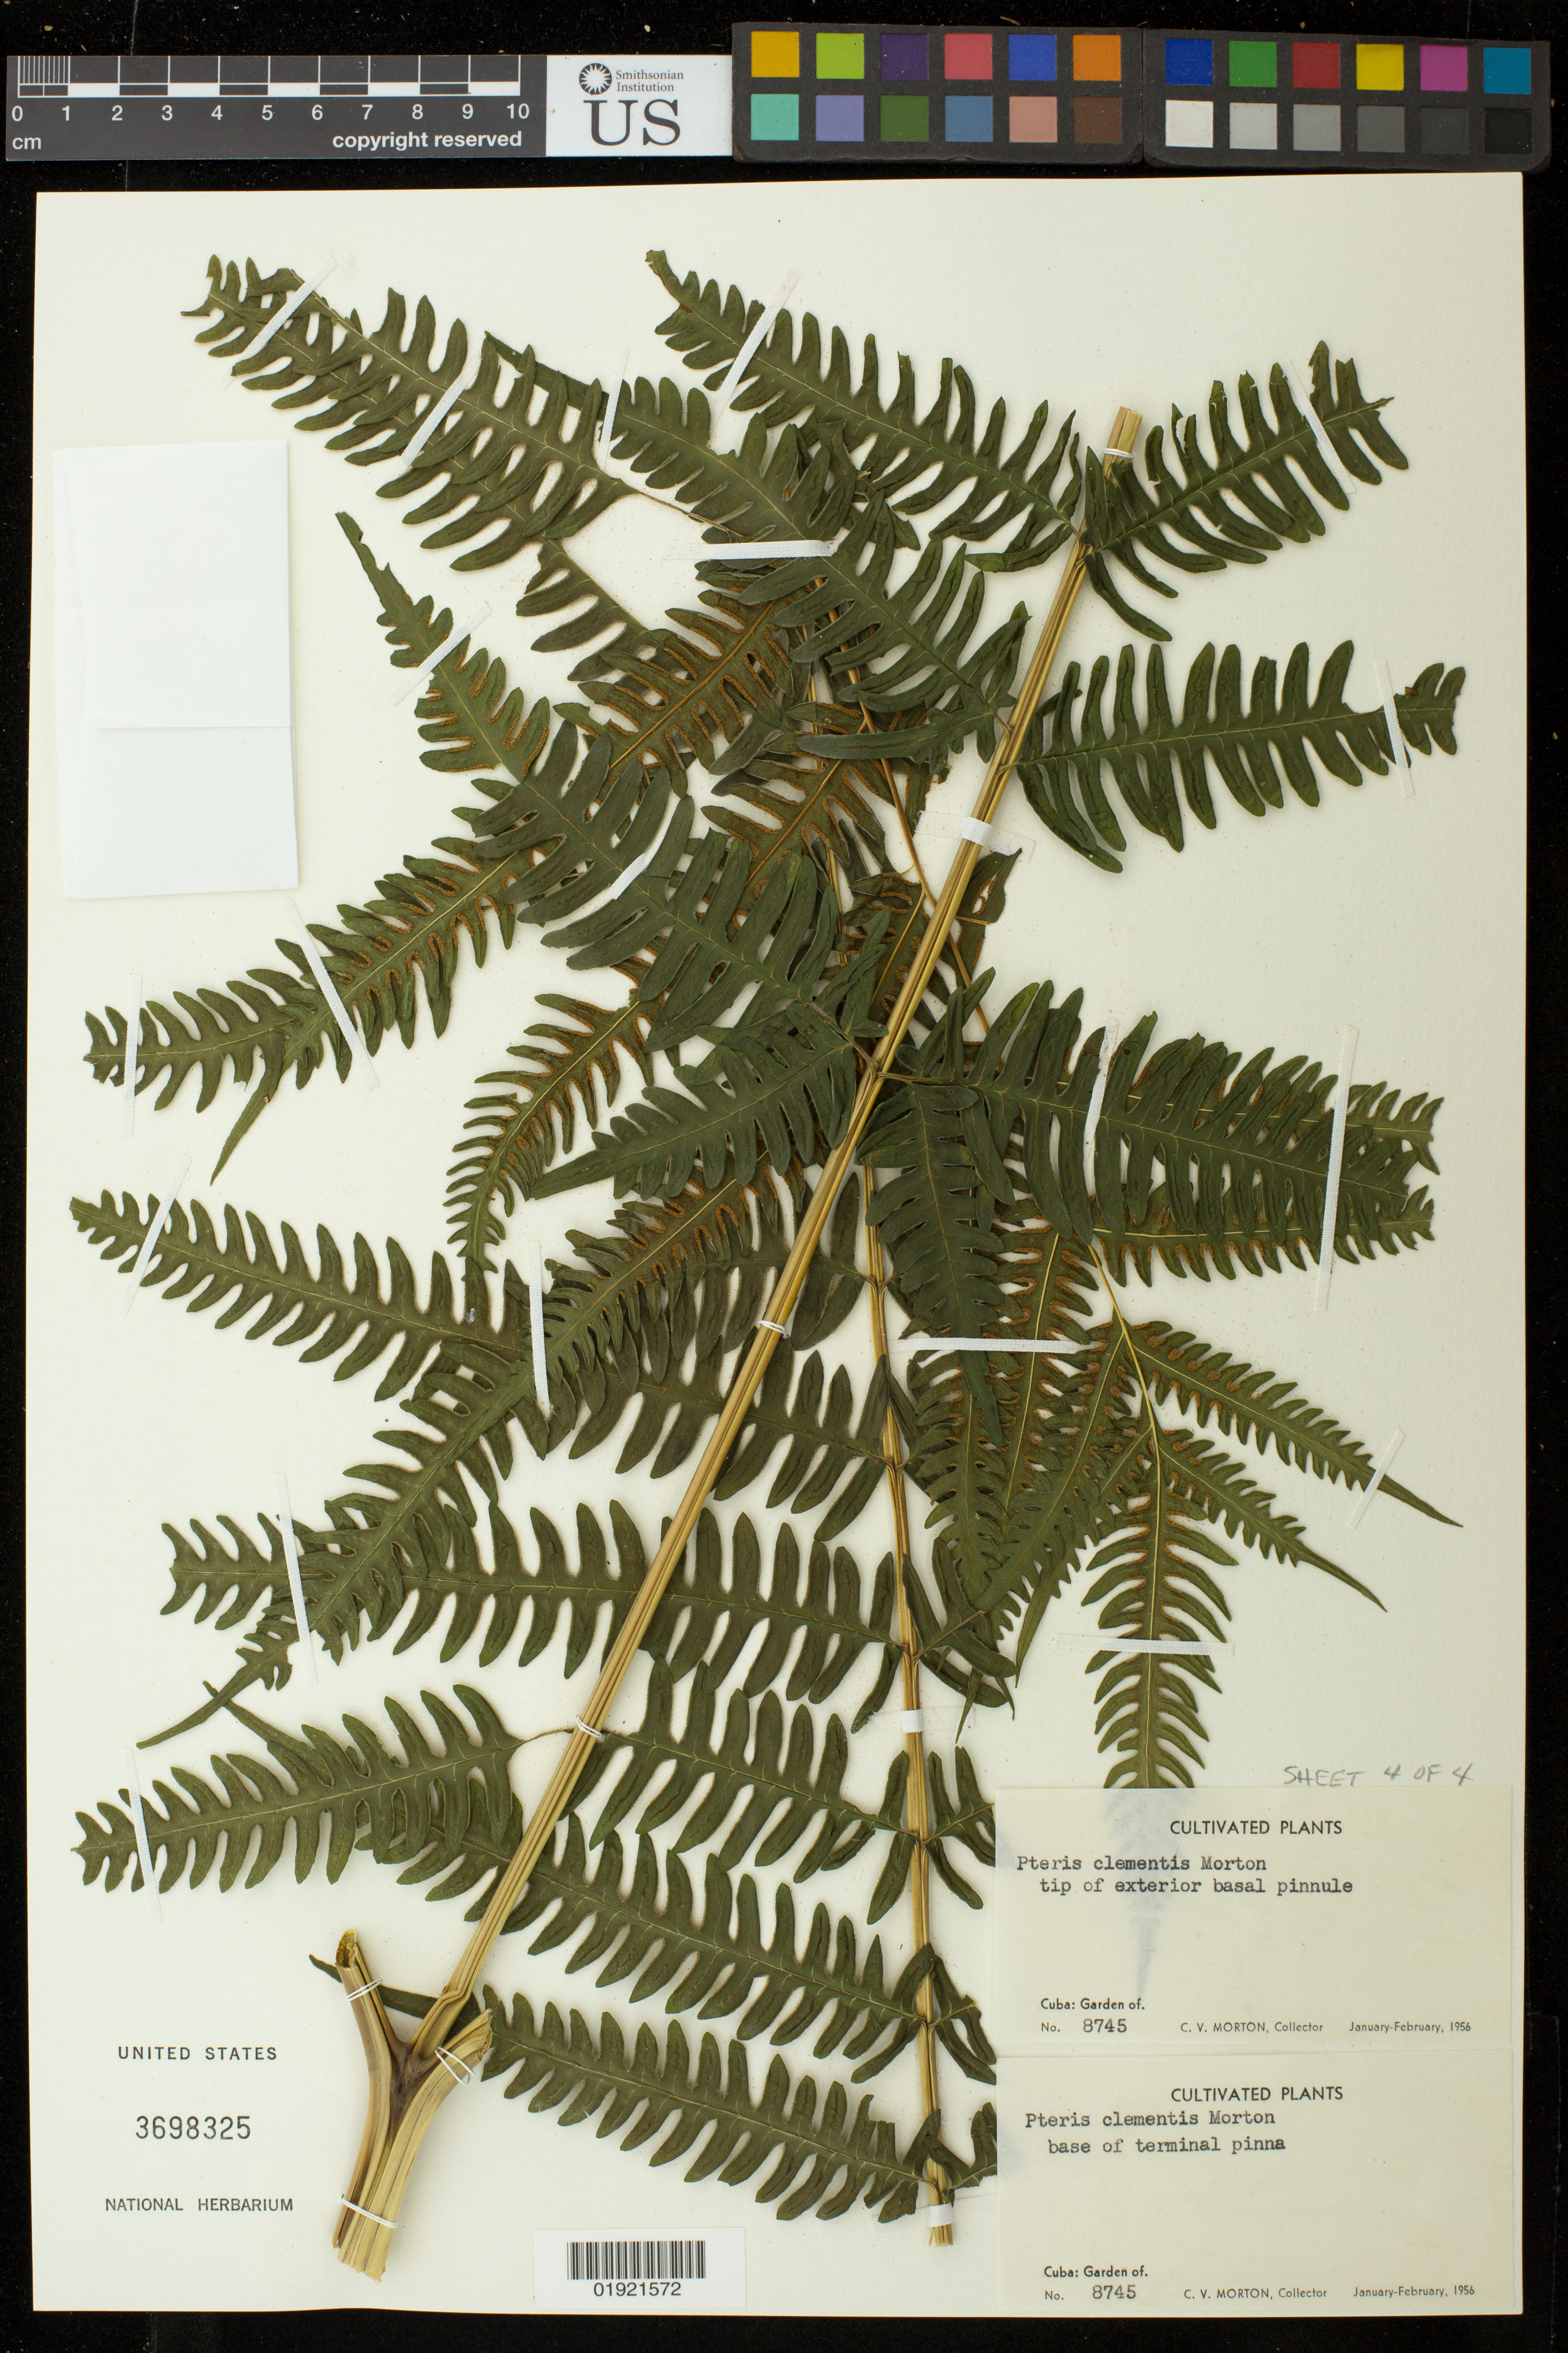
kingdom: Plantae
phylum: Tracheophyta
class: Polypodiopsida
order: Polypodiales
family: Pteridaceae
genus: Pteris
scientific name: Pteris clementis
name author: Morton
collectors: C. V. Morton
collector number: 8745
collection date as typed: January-February 1956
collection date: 1956-01/1956-02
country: Cuba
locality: Garden of Hermelia Casas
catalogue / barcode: US 3698325